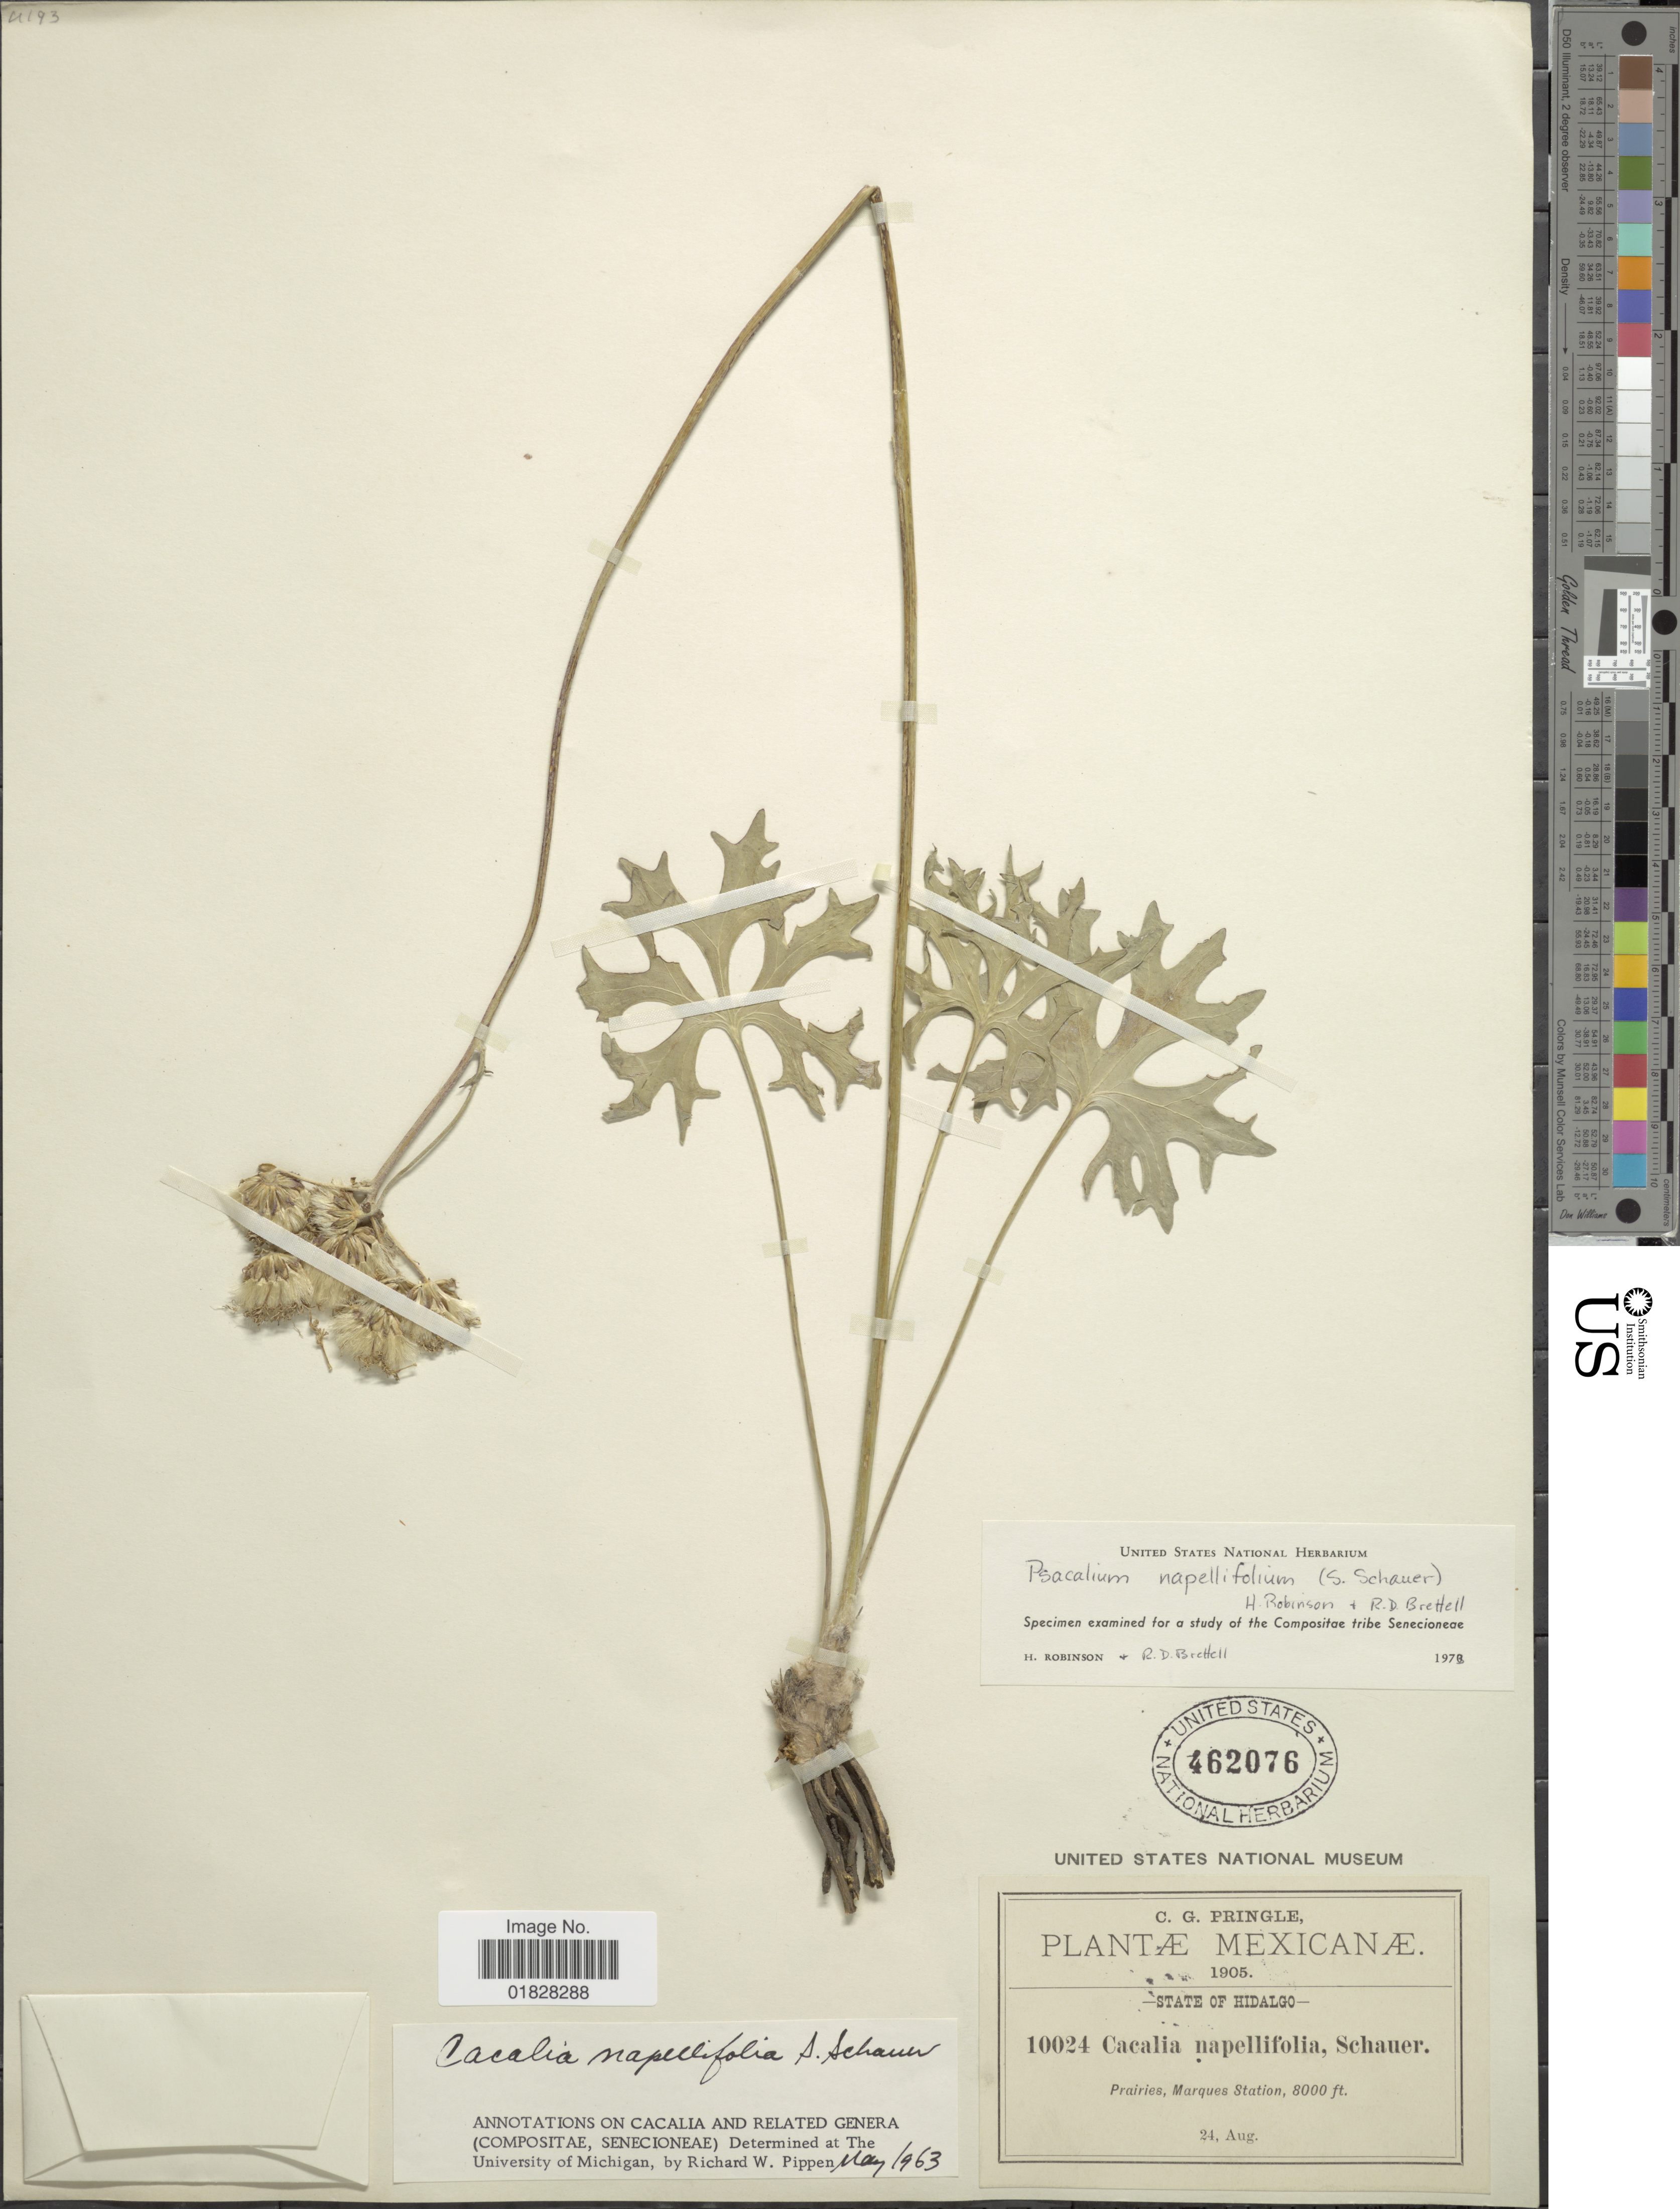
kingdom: Plantae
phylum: Tracheophyta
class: Magnoliopsida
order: Asterales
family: Asteraceae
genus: Psacalium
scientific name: Psacalium napellifolium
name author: (S. Schauer) H. Rob. & Brettell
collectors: C. G. Pringle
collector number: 10024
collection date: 1905-08-24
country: Mexico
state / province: Hidalgo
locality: State of Hidalgo. Prairies, Marques Station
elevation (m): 2438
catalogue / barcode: US 462076